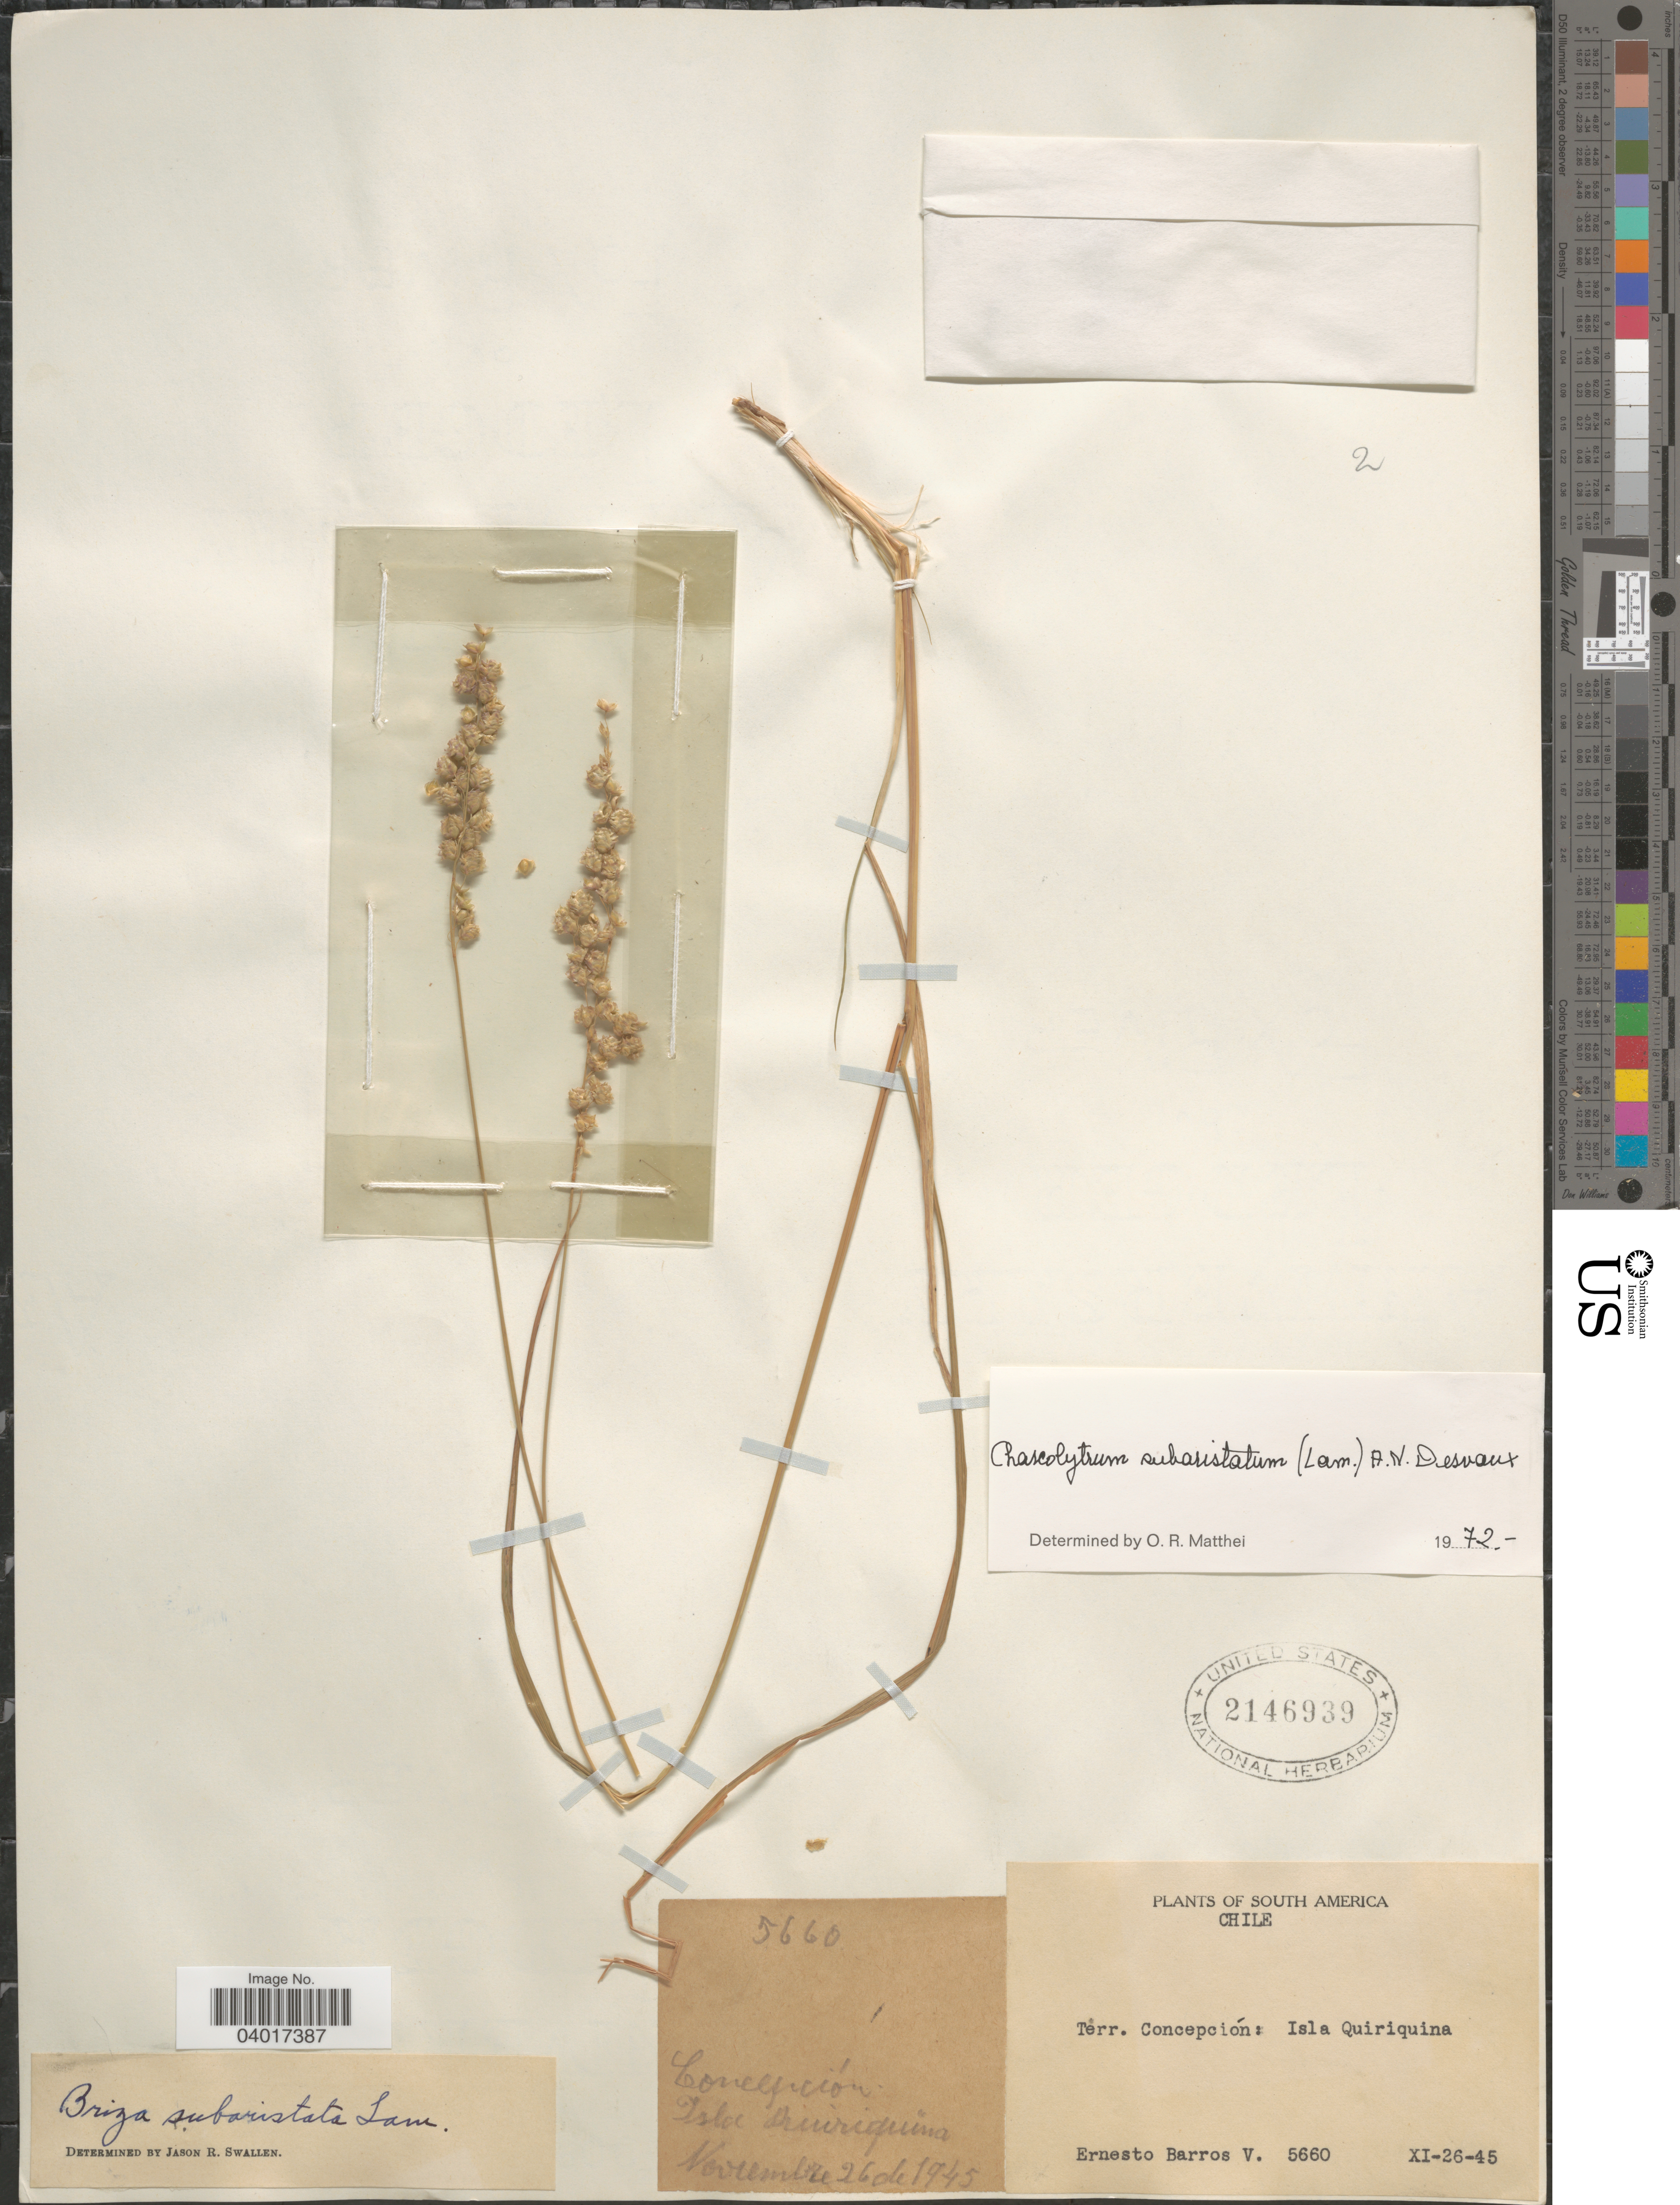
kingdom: Plantae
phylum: Tracheophyta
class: Liliopsida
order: Poales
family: Poaceae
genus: Chascolytrum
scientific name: Chascolytrum subaristatum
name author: (Lam.) Desv.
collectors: E. Barros V.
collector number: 5660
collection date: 1945-11-26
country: Chile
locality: Terr. Concepción: Isla Quiriquina.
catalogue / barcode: US 2146939